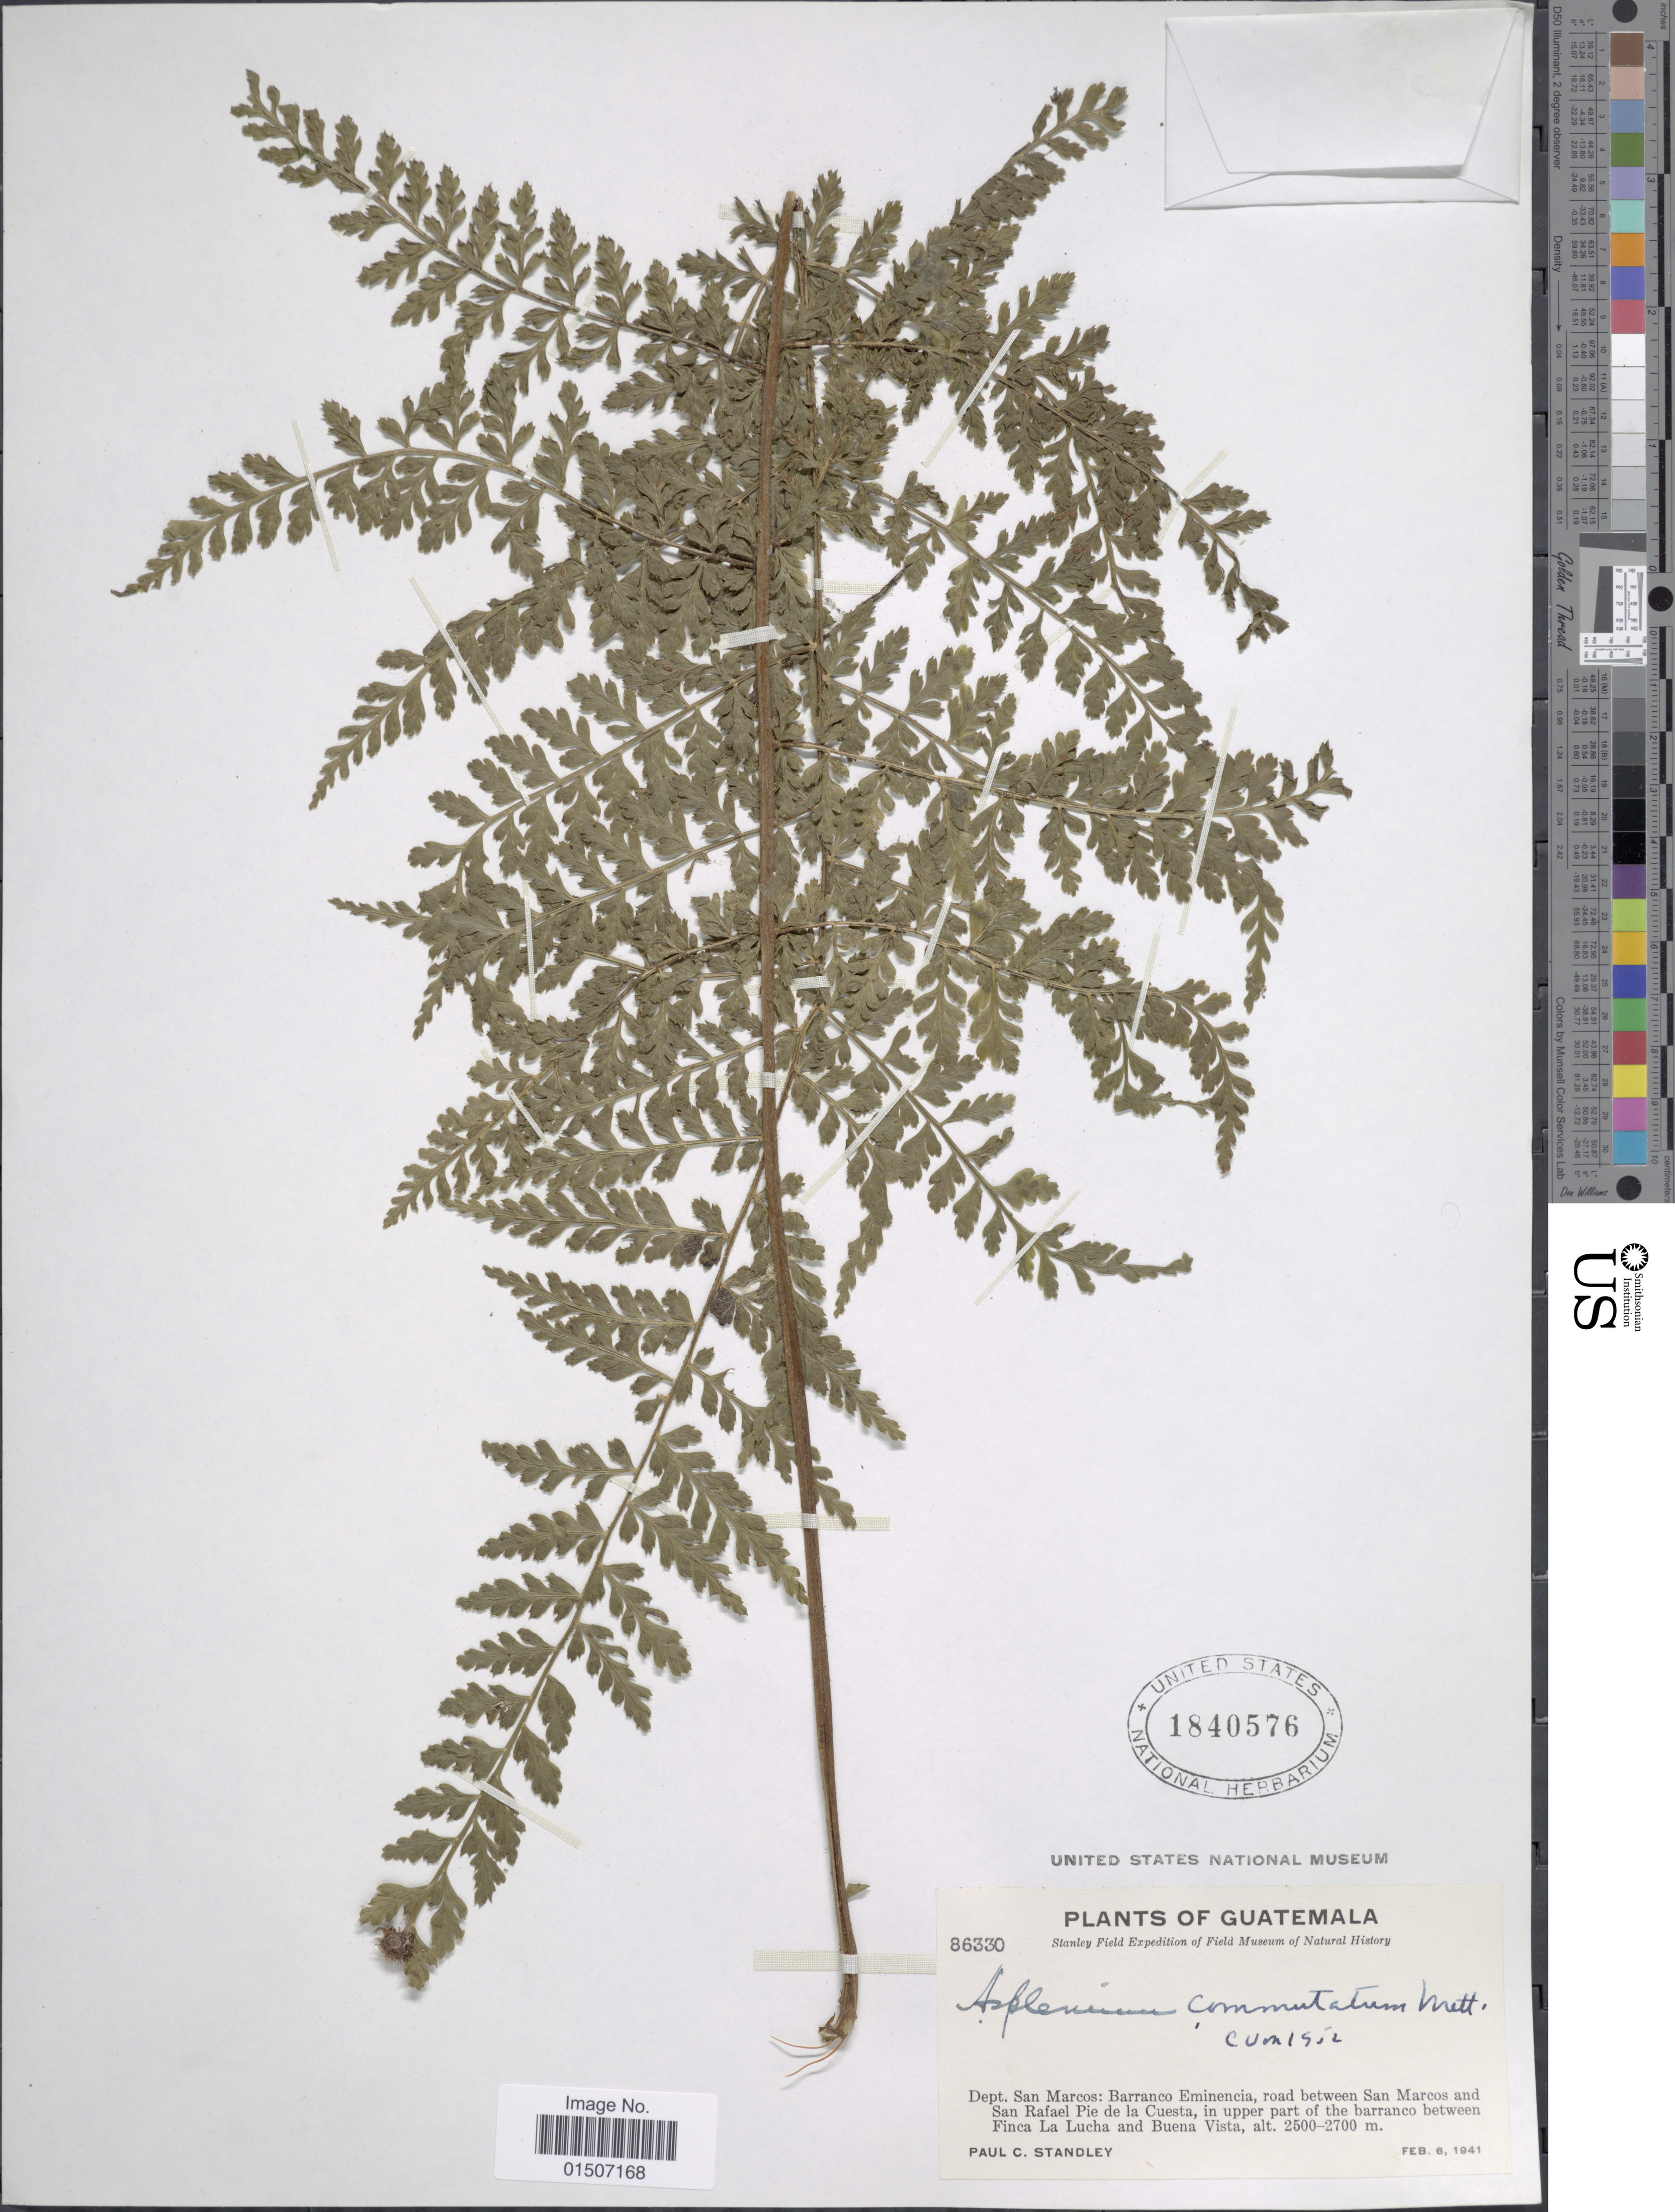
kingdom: Plantae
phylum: Tracheophyta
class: Polypodiopsida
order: Polypodiales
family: Aspleniaceae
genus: Asplenium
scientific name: Asplenium myapteron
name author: Fée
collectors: P. C. Standley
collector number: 86330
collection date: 1941-02-06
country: Guatemala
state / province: San Marcos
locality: Dept. San marcos: Barranco Eminencia, road between San Marcos and San Rafael Pie de la Cuesta, in upper part of the barranco between Finca La Lucha and Buena Vista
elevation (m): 2500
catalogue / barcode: US 1840576